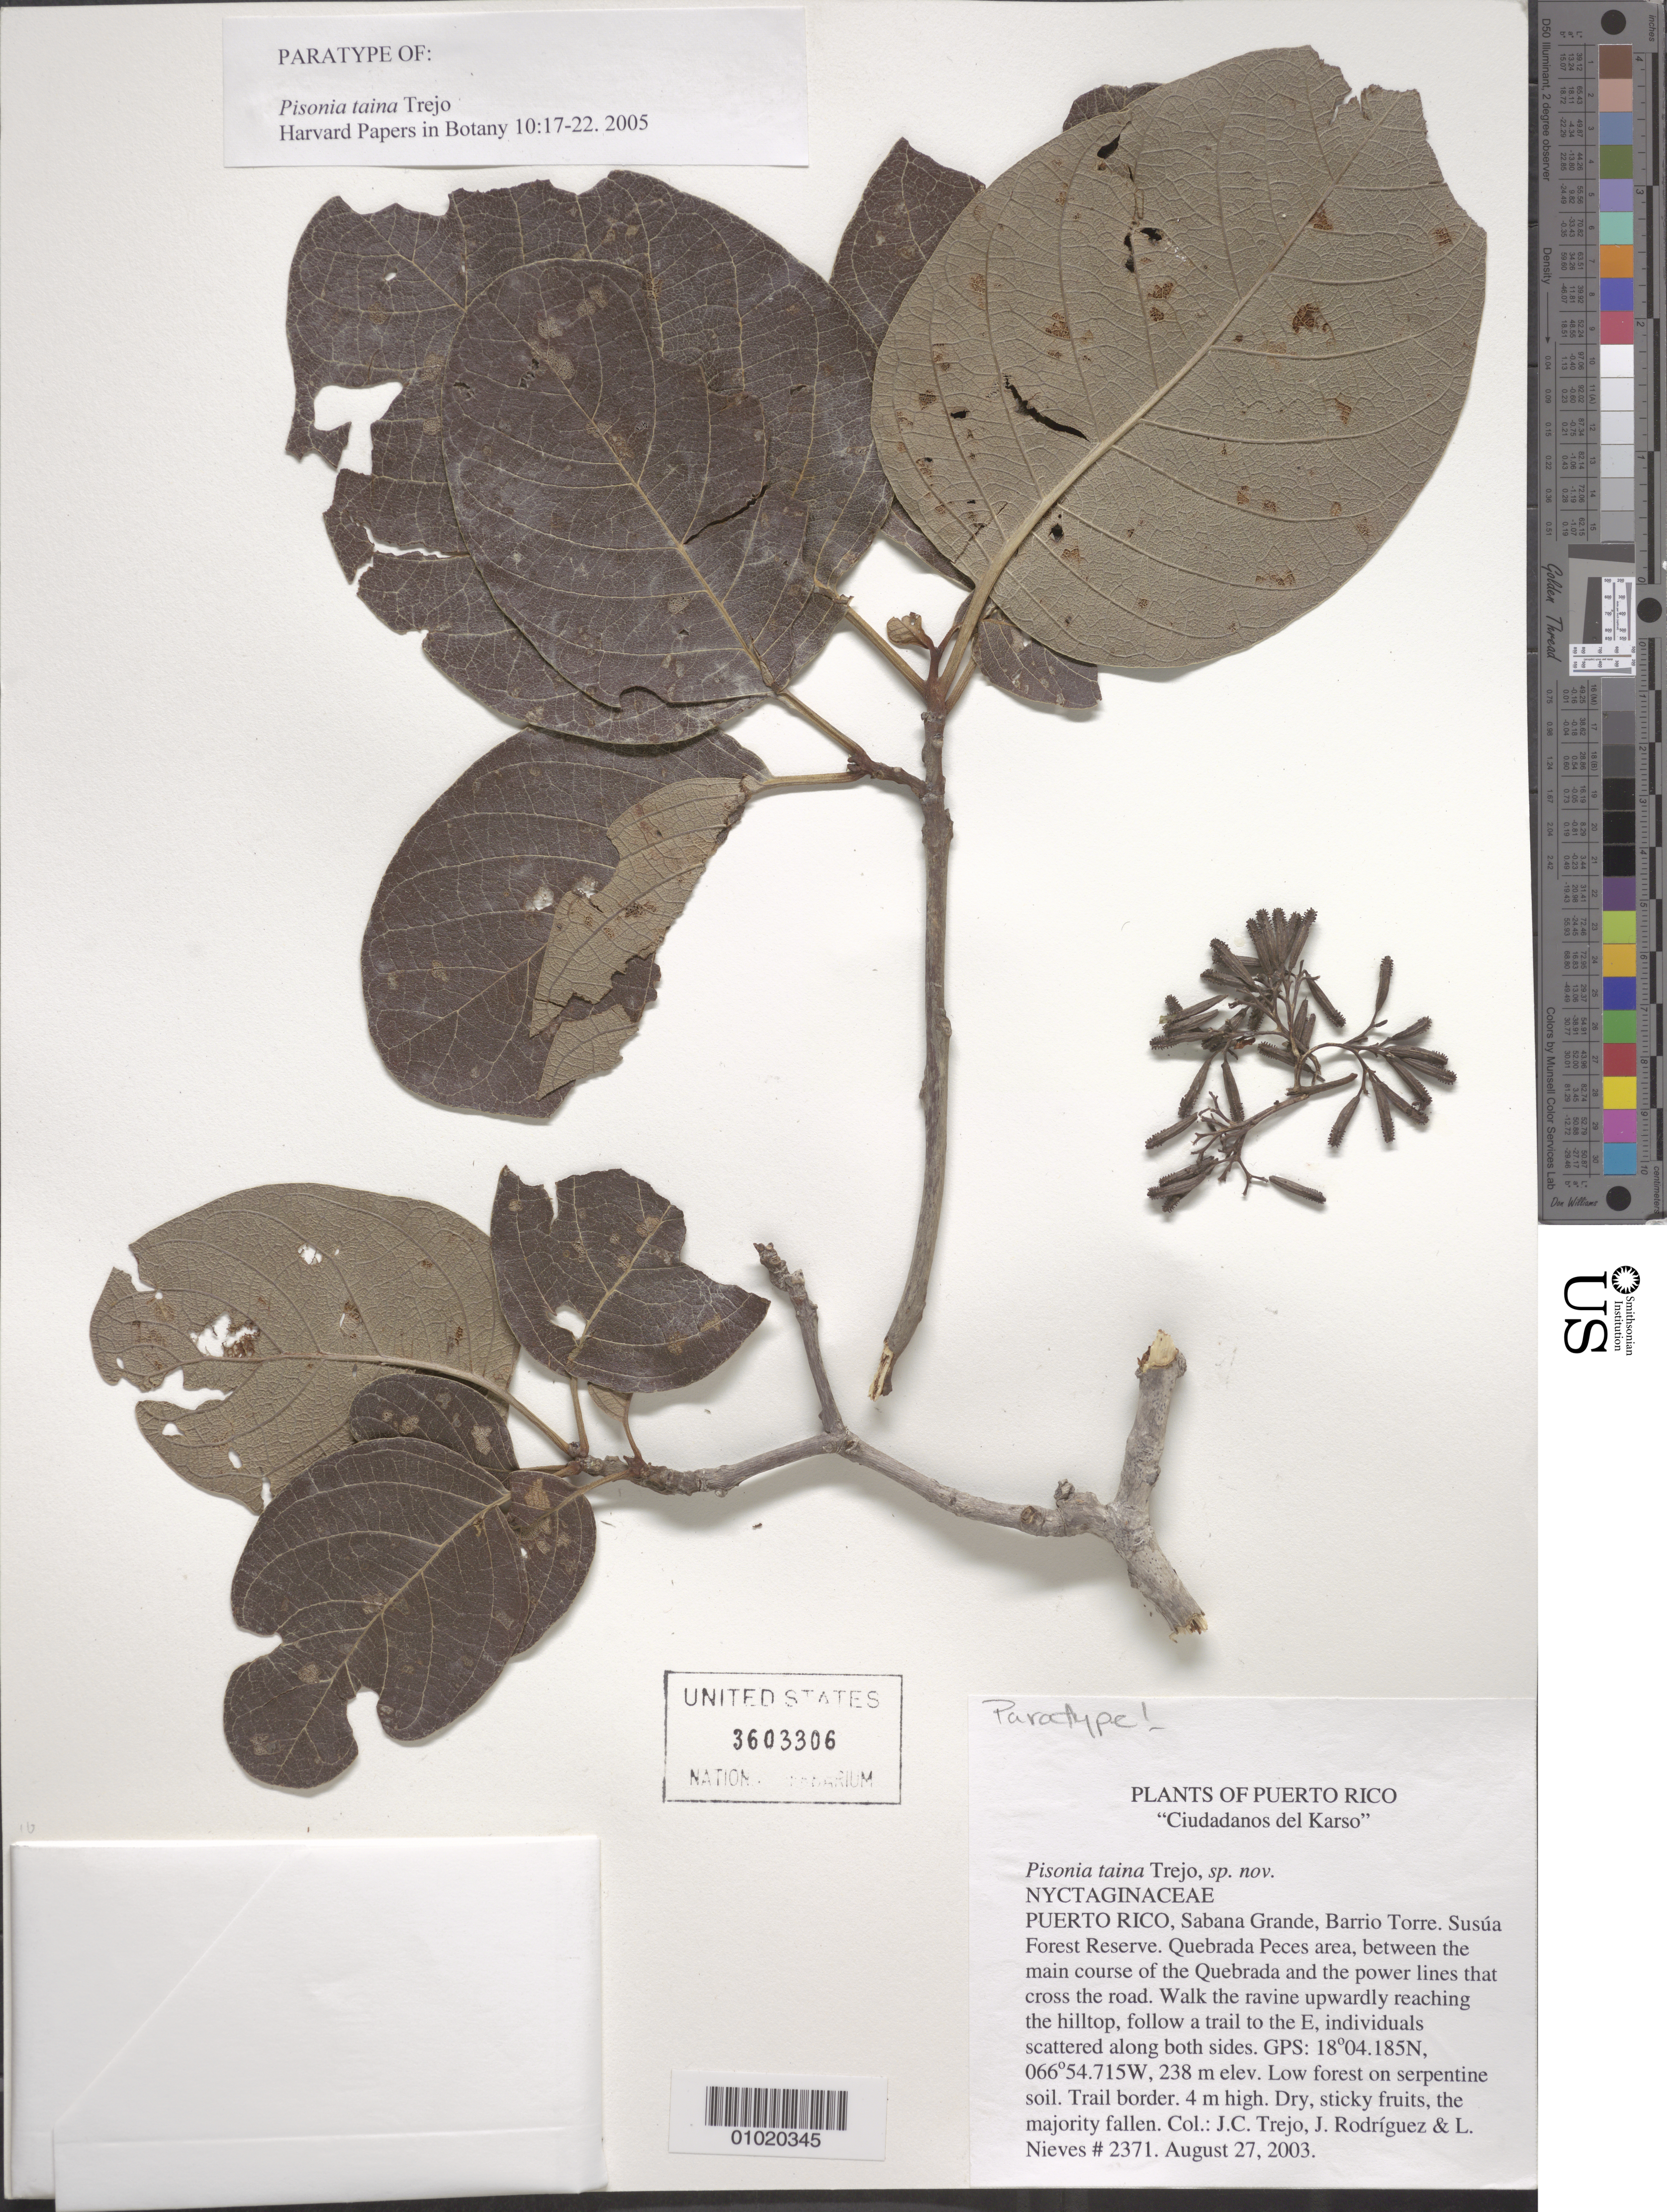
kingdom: Plantae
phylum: Tracheophyta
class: Magnoliopsida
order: Caryophyllales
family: Nyctaginaceae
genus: Pisonia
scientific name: Pisonia taina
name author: Trejo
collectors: C. Trejo, J. Rodríguez & L. Nieves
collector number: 2371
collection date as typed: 27 Aug 2003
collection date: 2003-08-27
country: Puerto Rico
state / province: Sabana Grande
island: Puerto Rico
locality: Barrio Torre, Susua Forest Reserve, Quebrada Peces area, b/w the main course of the Quebrada and the power lines that cross the road. Walk the ravine upwardly reaching the hilltop, follow a trail to the E.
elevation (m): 238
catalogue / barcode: US 3603306